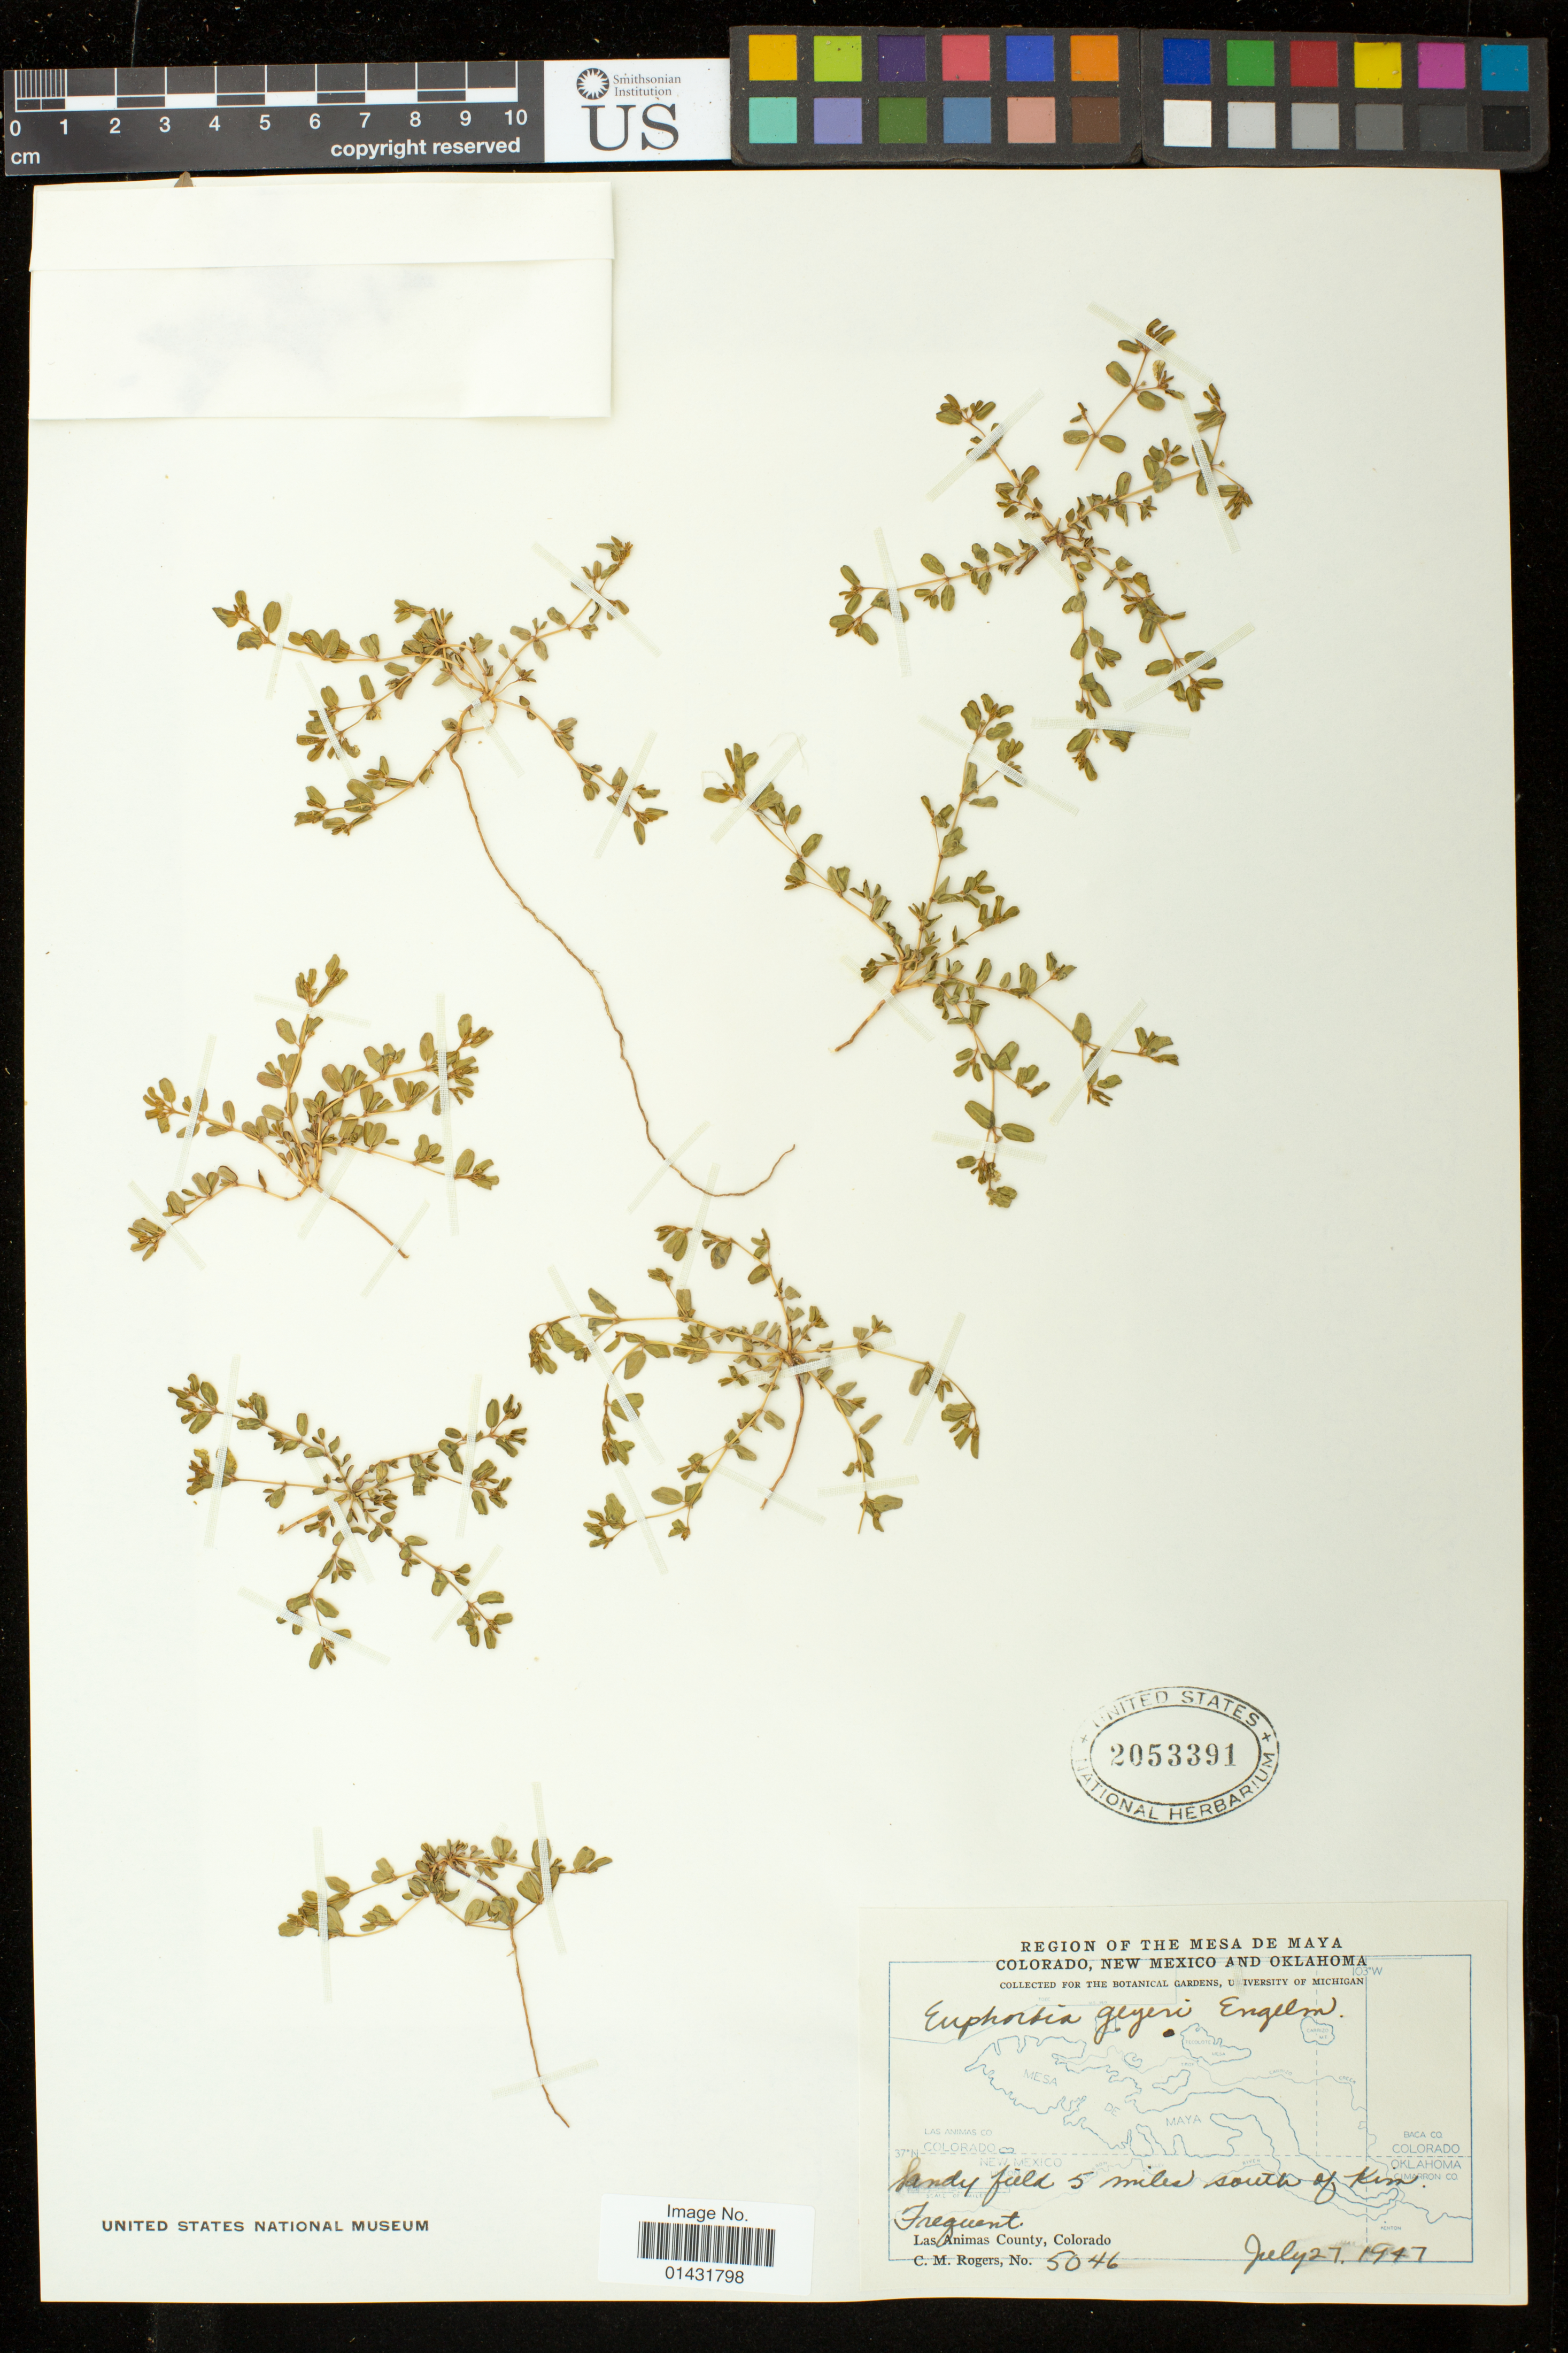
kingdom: Plantae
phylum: Tracheophyta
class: Magnoliopsida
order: Malpighiales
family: Euphorbiaceae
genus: Euphorbia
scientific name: Euphorbia geyeri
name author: Engelm.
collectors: C. M. Rogers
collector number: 5046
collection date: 1947-07-27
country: United States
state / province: Colorado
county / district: Las Animas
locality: Sandy field 5 miles south of Kim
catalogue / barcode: US 2053391